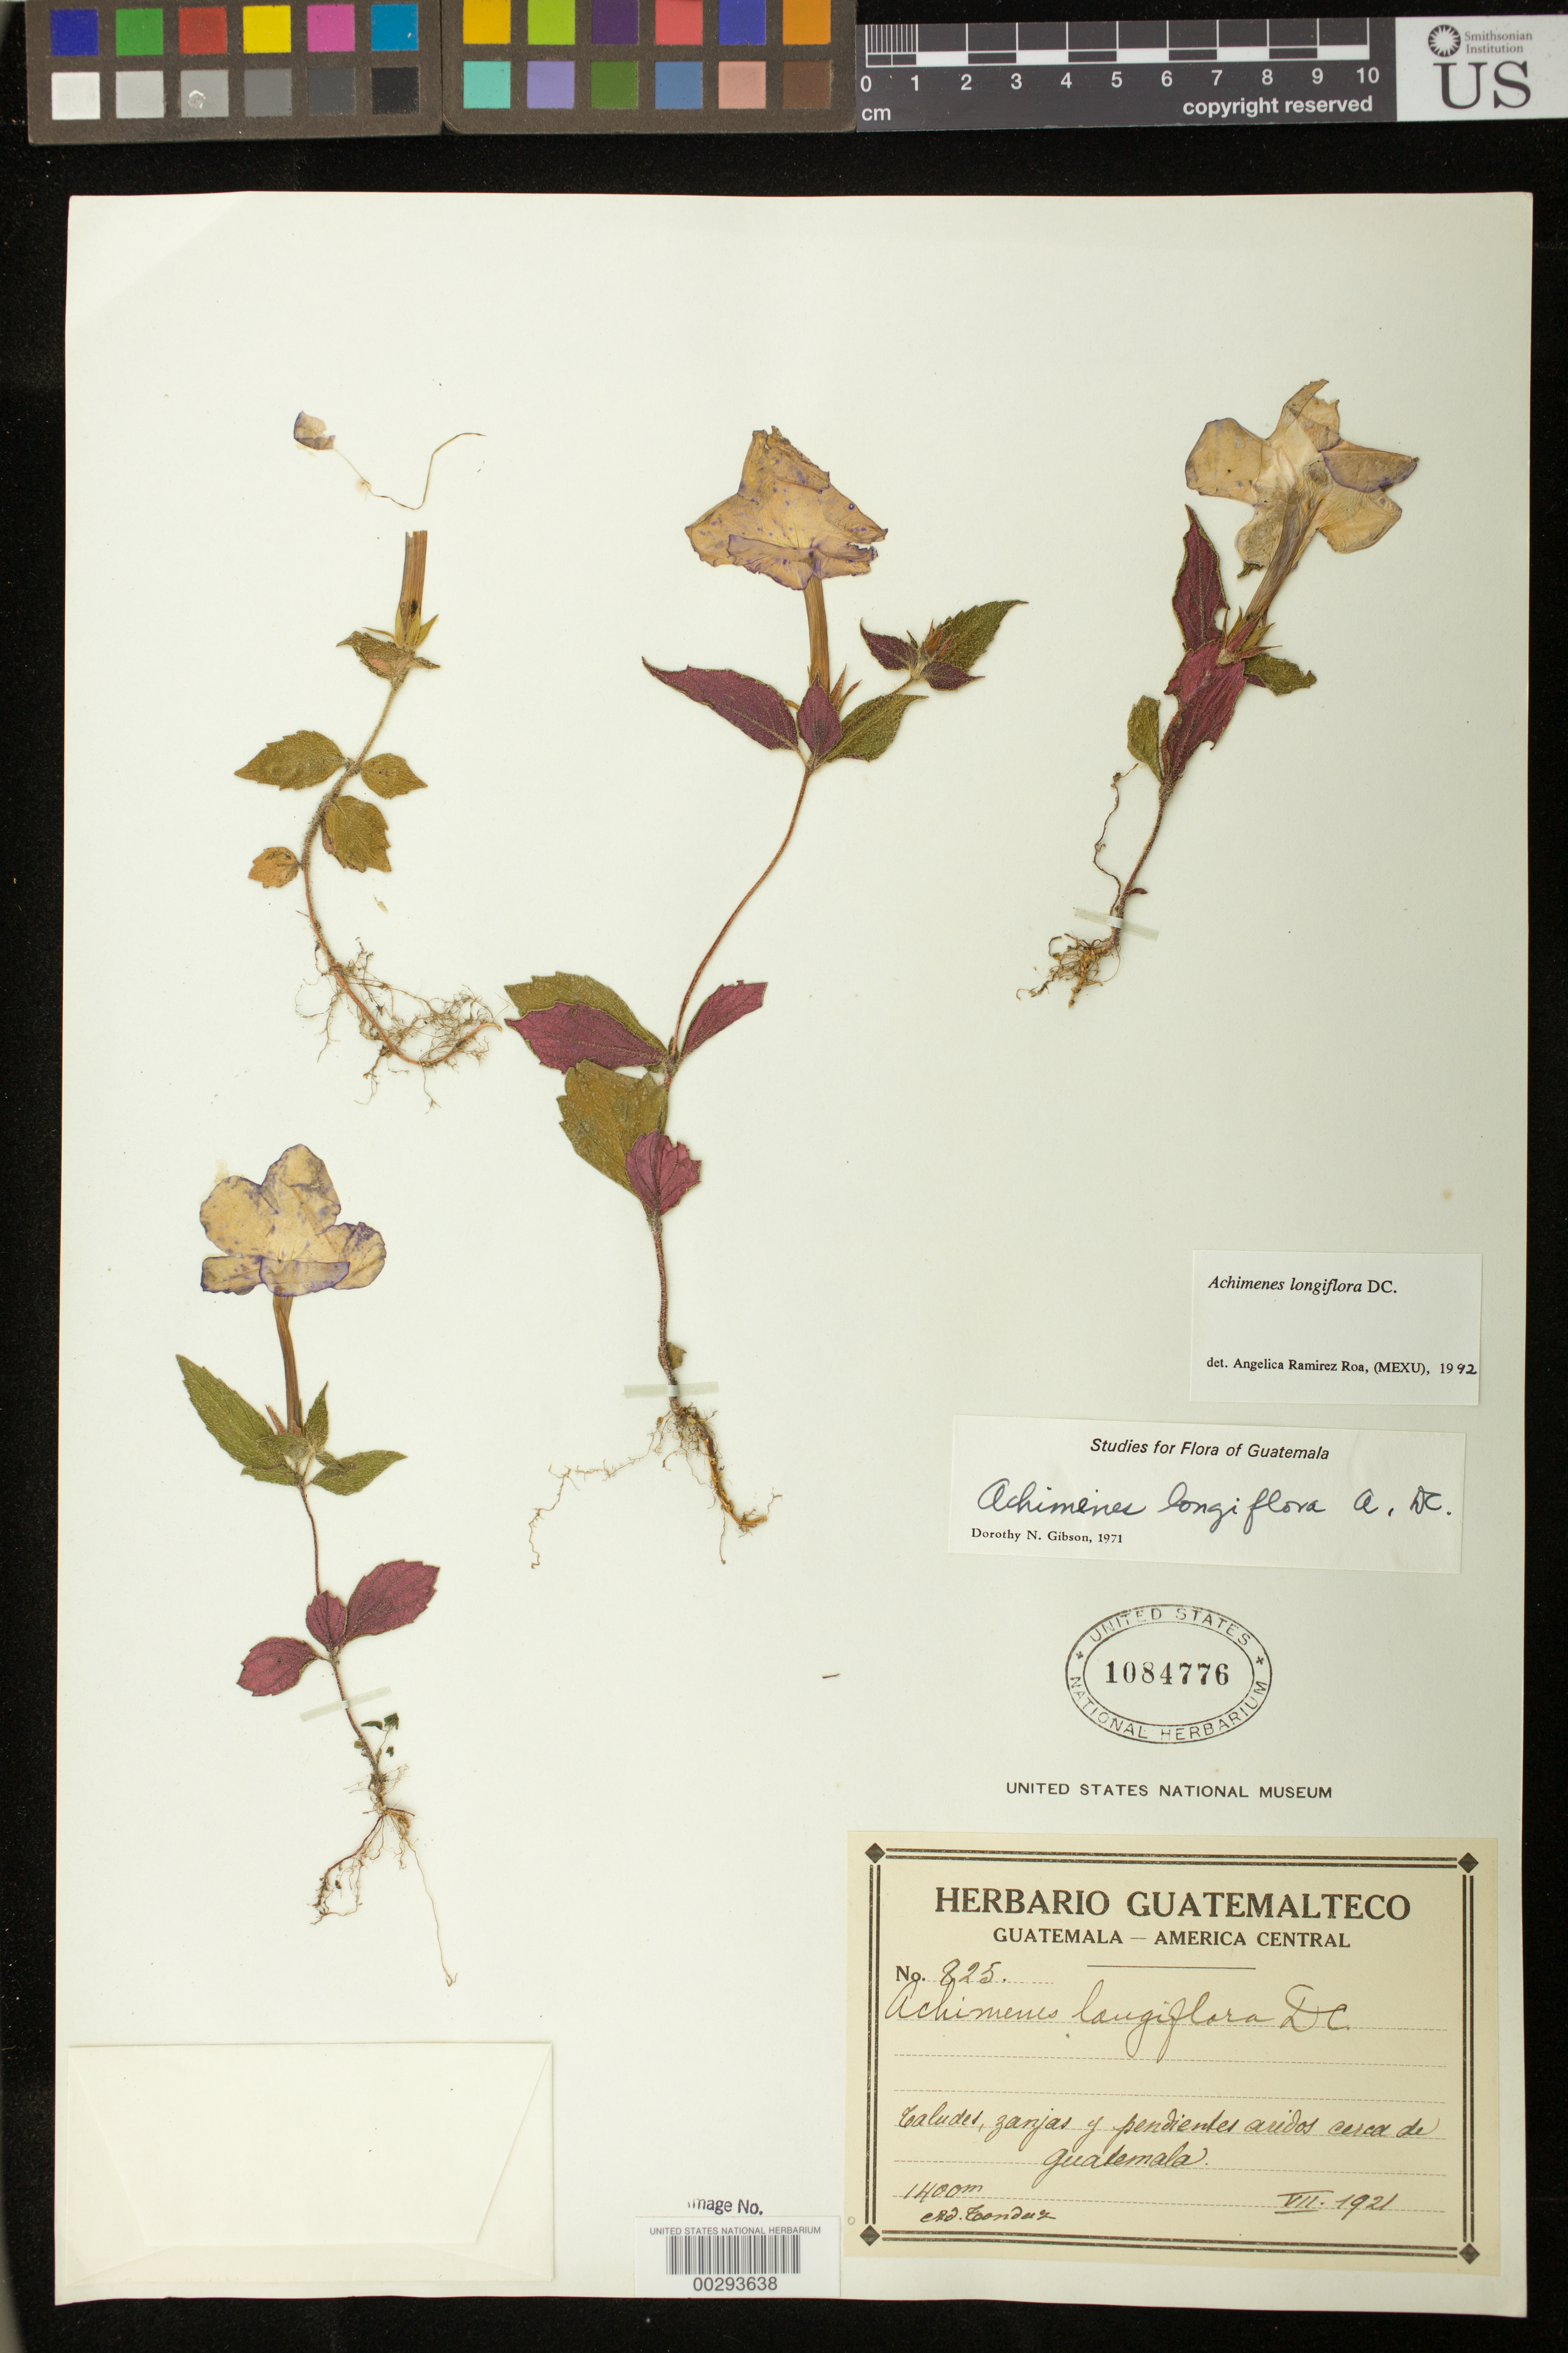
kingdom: Plantae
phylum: Tracheophyta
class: Magnoliopsida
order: Lamiales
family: Gesneriaceae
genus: Achimenes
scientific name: Achimenes longiflora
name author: DC.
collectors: A. Tonduz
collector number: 825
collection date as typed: Jul 1921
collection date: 1921-07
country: Guatemala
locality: Taludes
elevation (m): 1400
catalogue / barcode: US 1084776